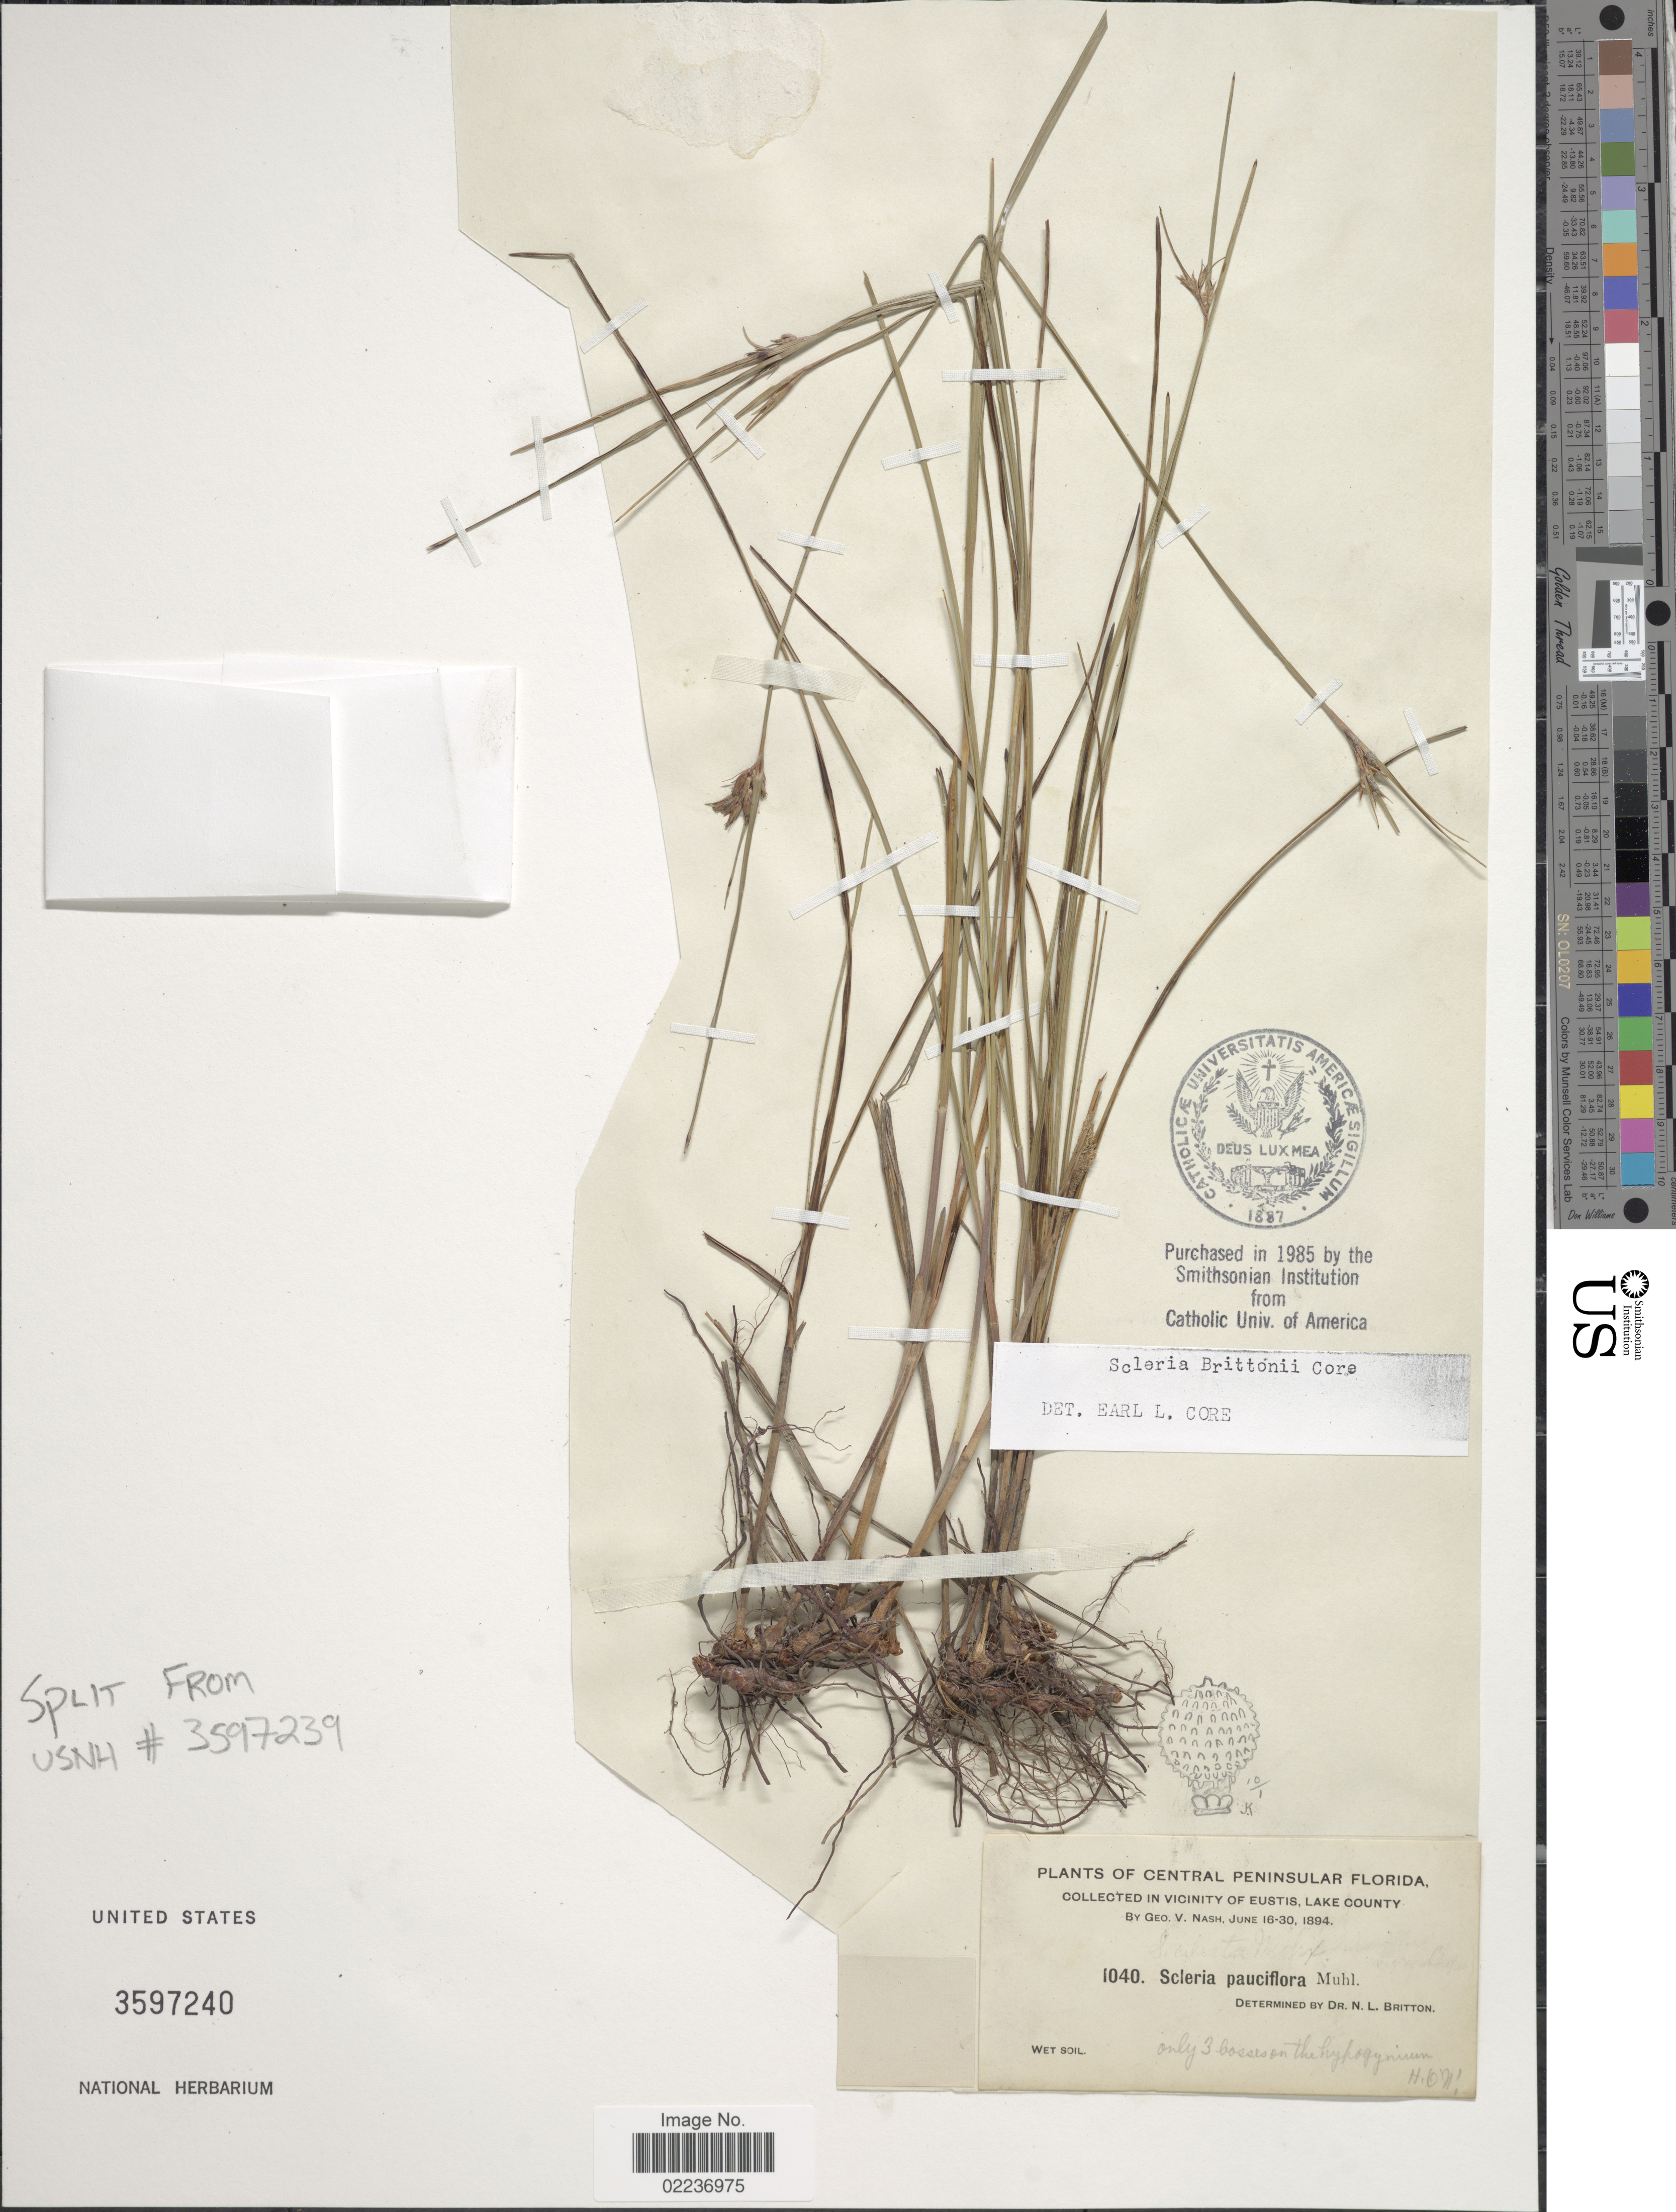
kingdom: Plantae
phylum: Tracheophyta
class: Liliopsida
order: Poales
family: Cyperaceae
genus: Scleria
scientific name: Scleria brittonii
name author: Core ex Small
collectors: G. V. Nash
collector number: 1040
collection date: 1894-06-16/1894-06-30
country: United States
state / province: Florida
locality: Central Peninsular Florida, vicinity of Eustis, Lake County, wet soil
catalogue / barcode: US 3597240